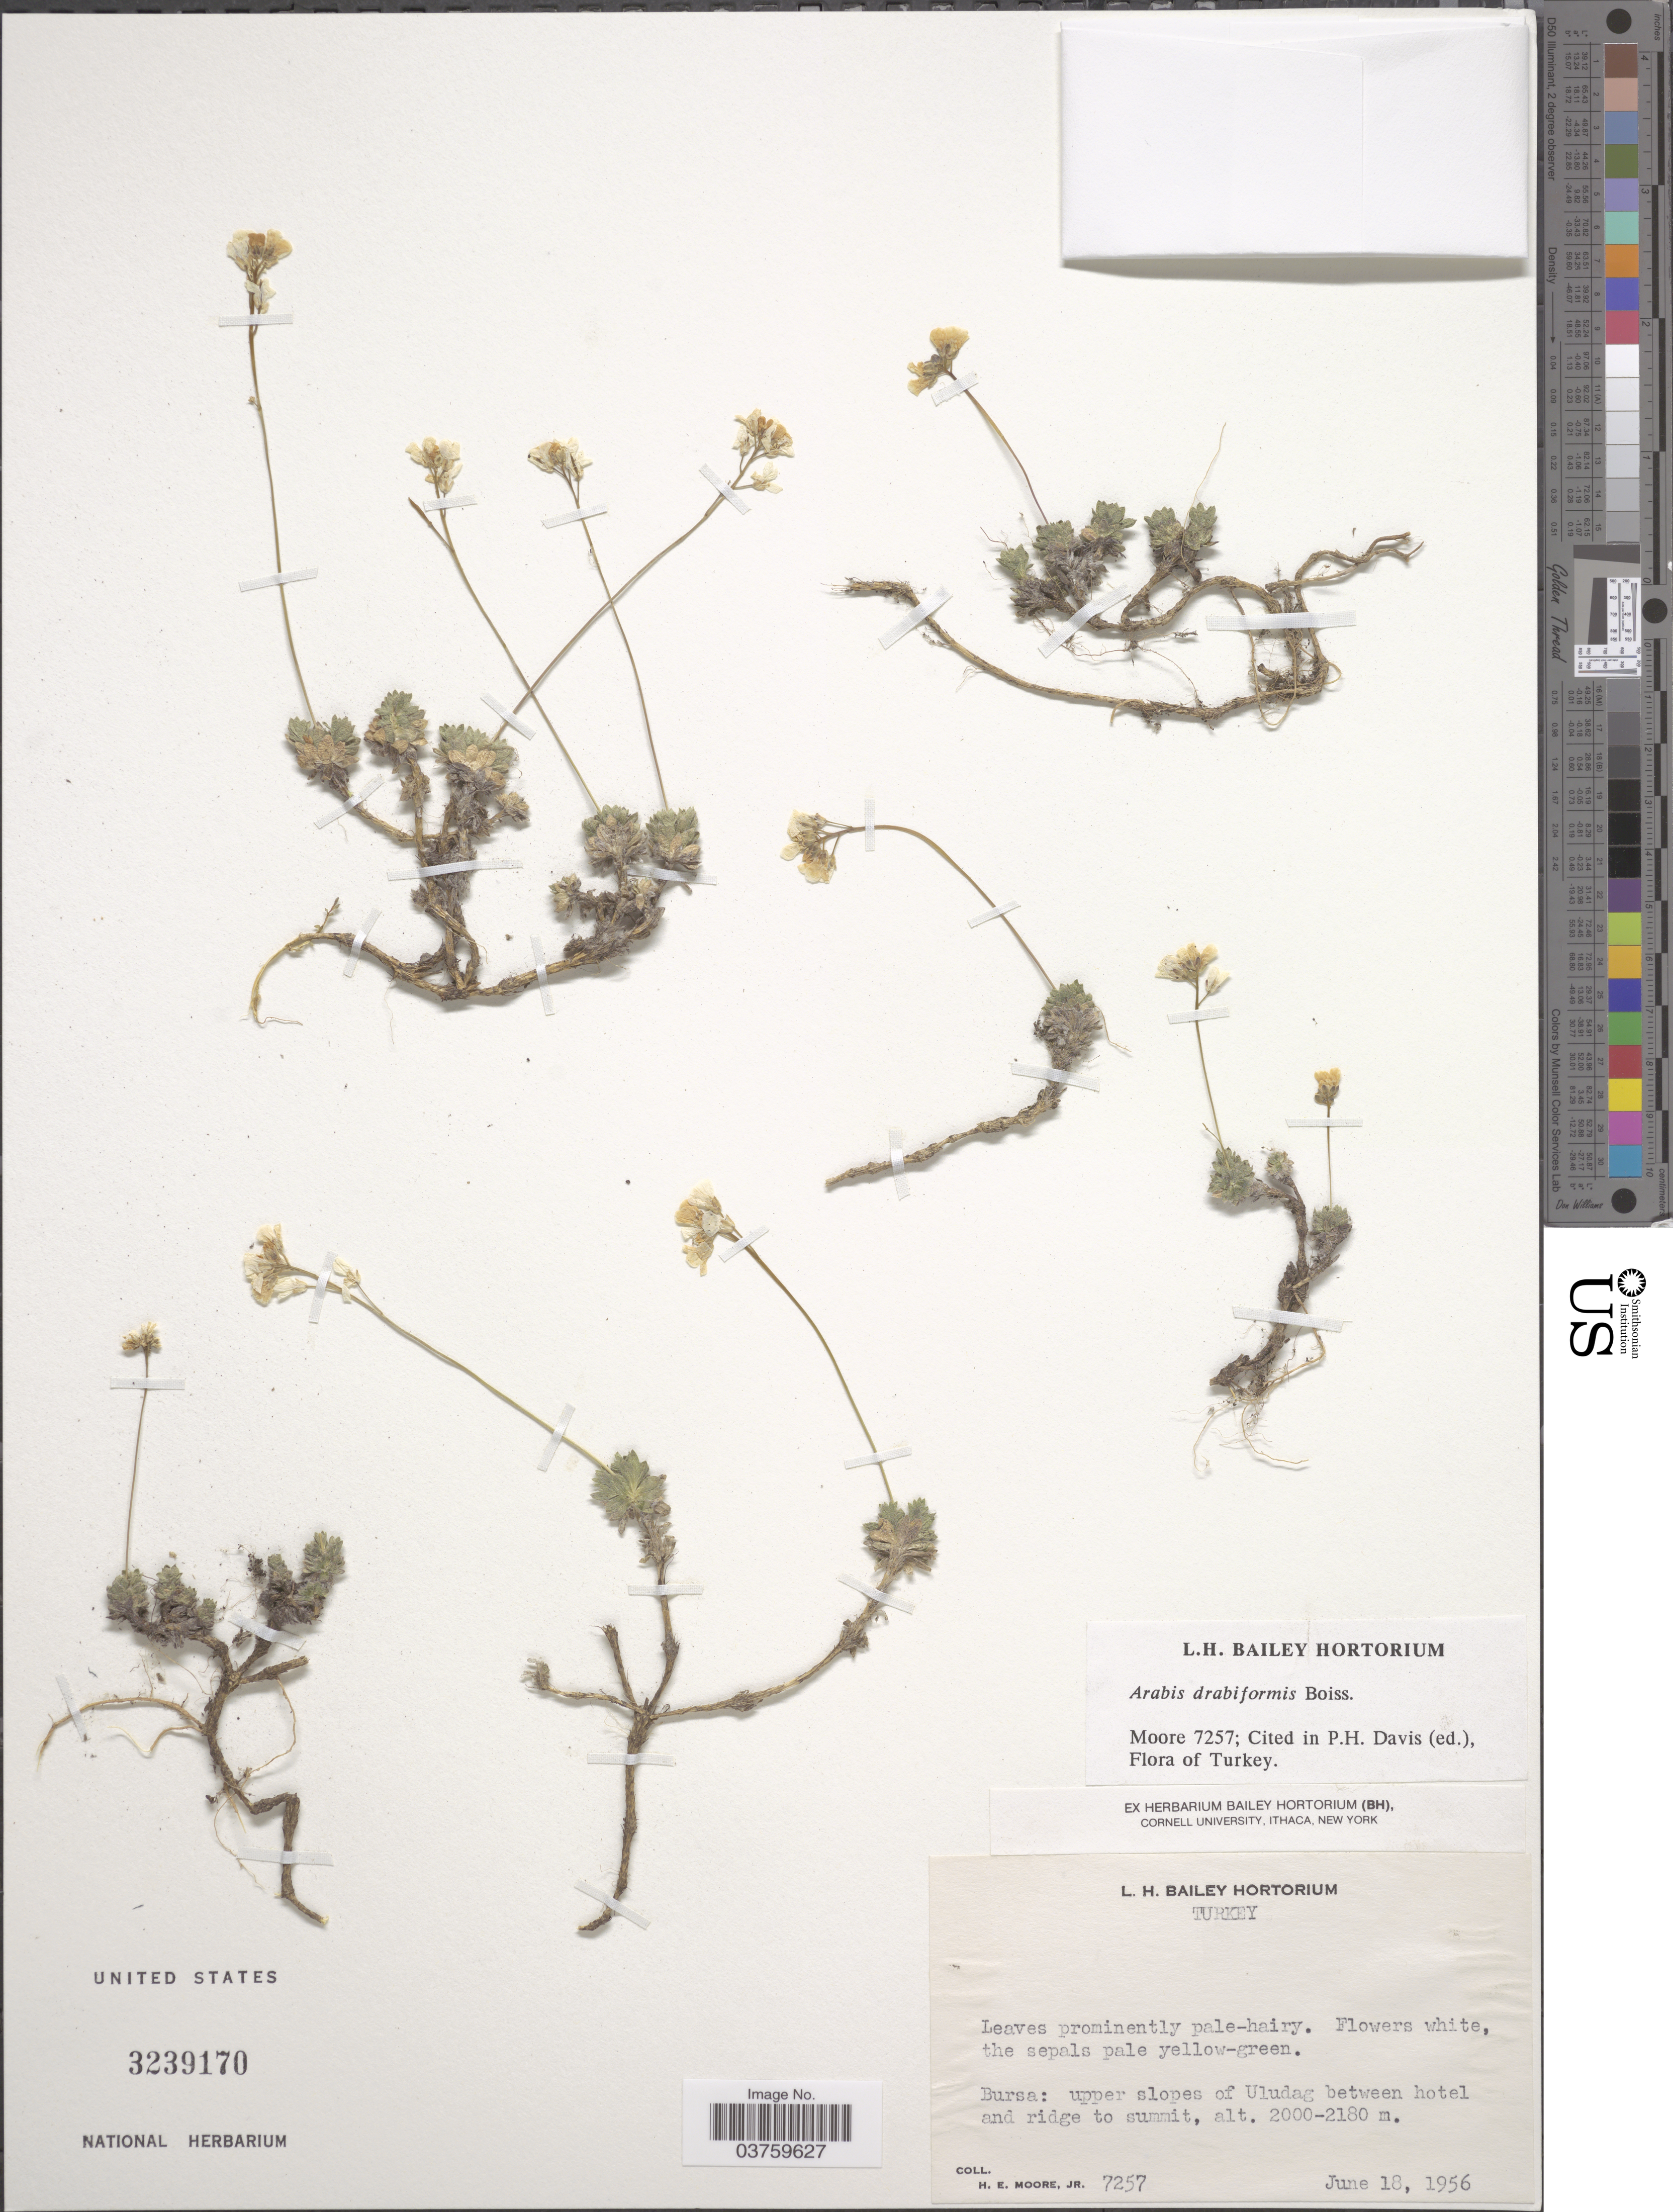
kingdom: Plantae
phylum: Tracheophyta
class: Magnoliopsida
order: Brassicales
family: Brassicaceae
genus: Arabis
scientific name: Arabis drabiformis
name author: Boiss.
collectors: H. E. Moore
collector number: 7257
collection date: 1956-06-18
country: Turkey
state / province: Bursa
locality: Upper slopes of Uludag between hotel and ridge to summit.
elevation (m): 2000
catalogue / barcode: US 3239170